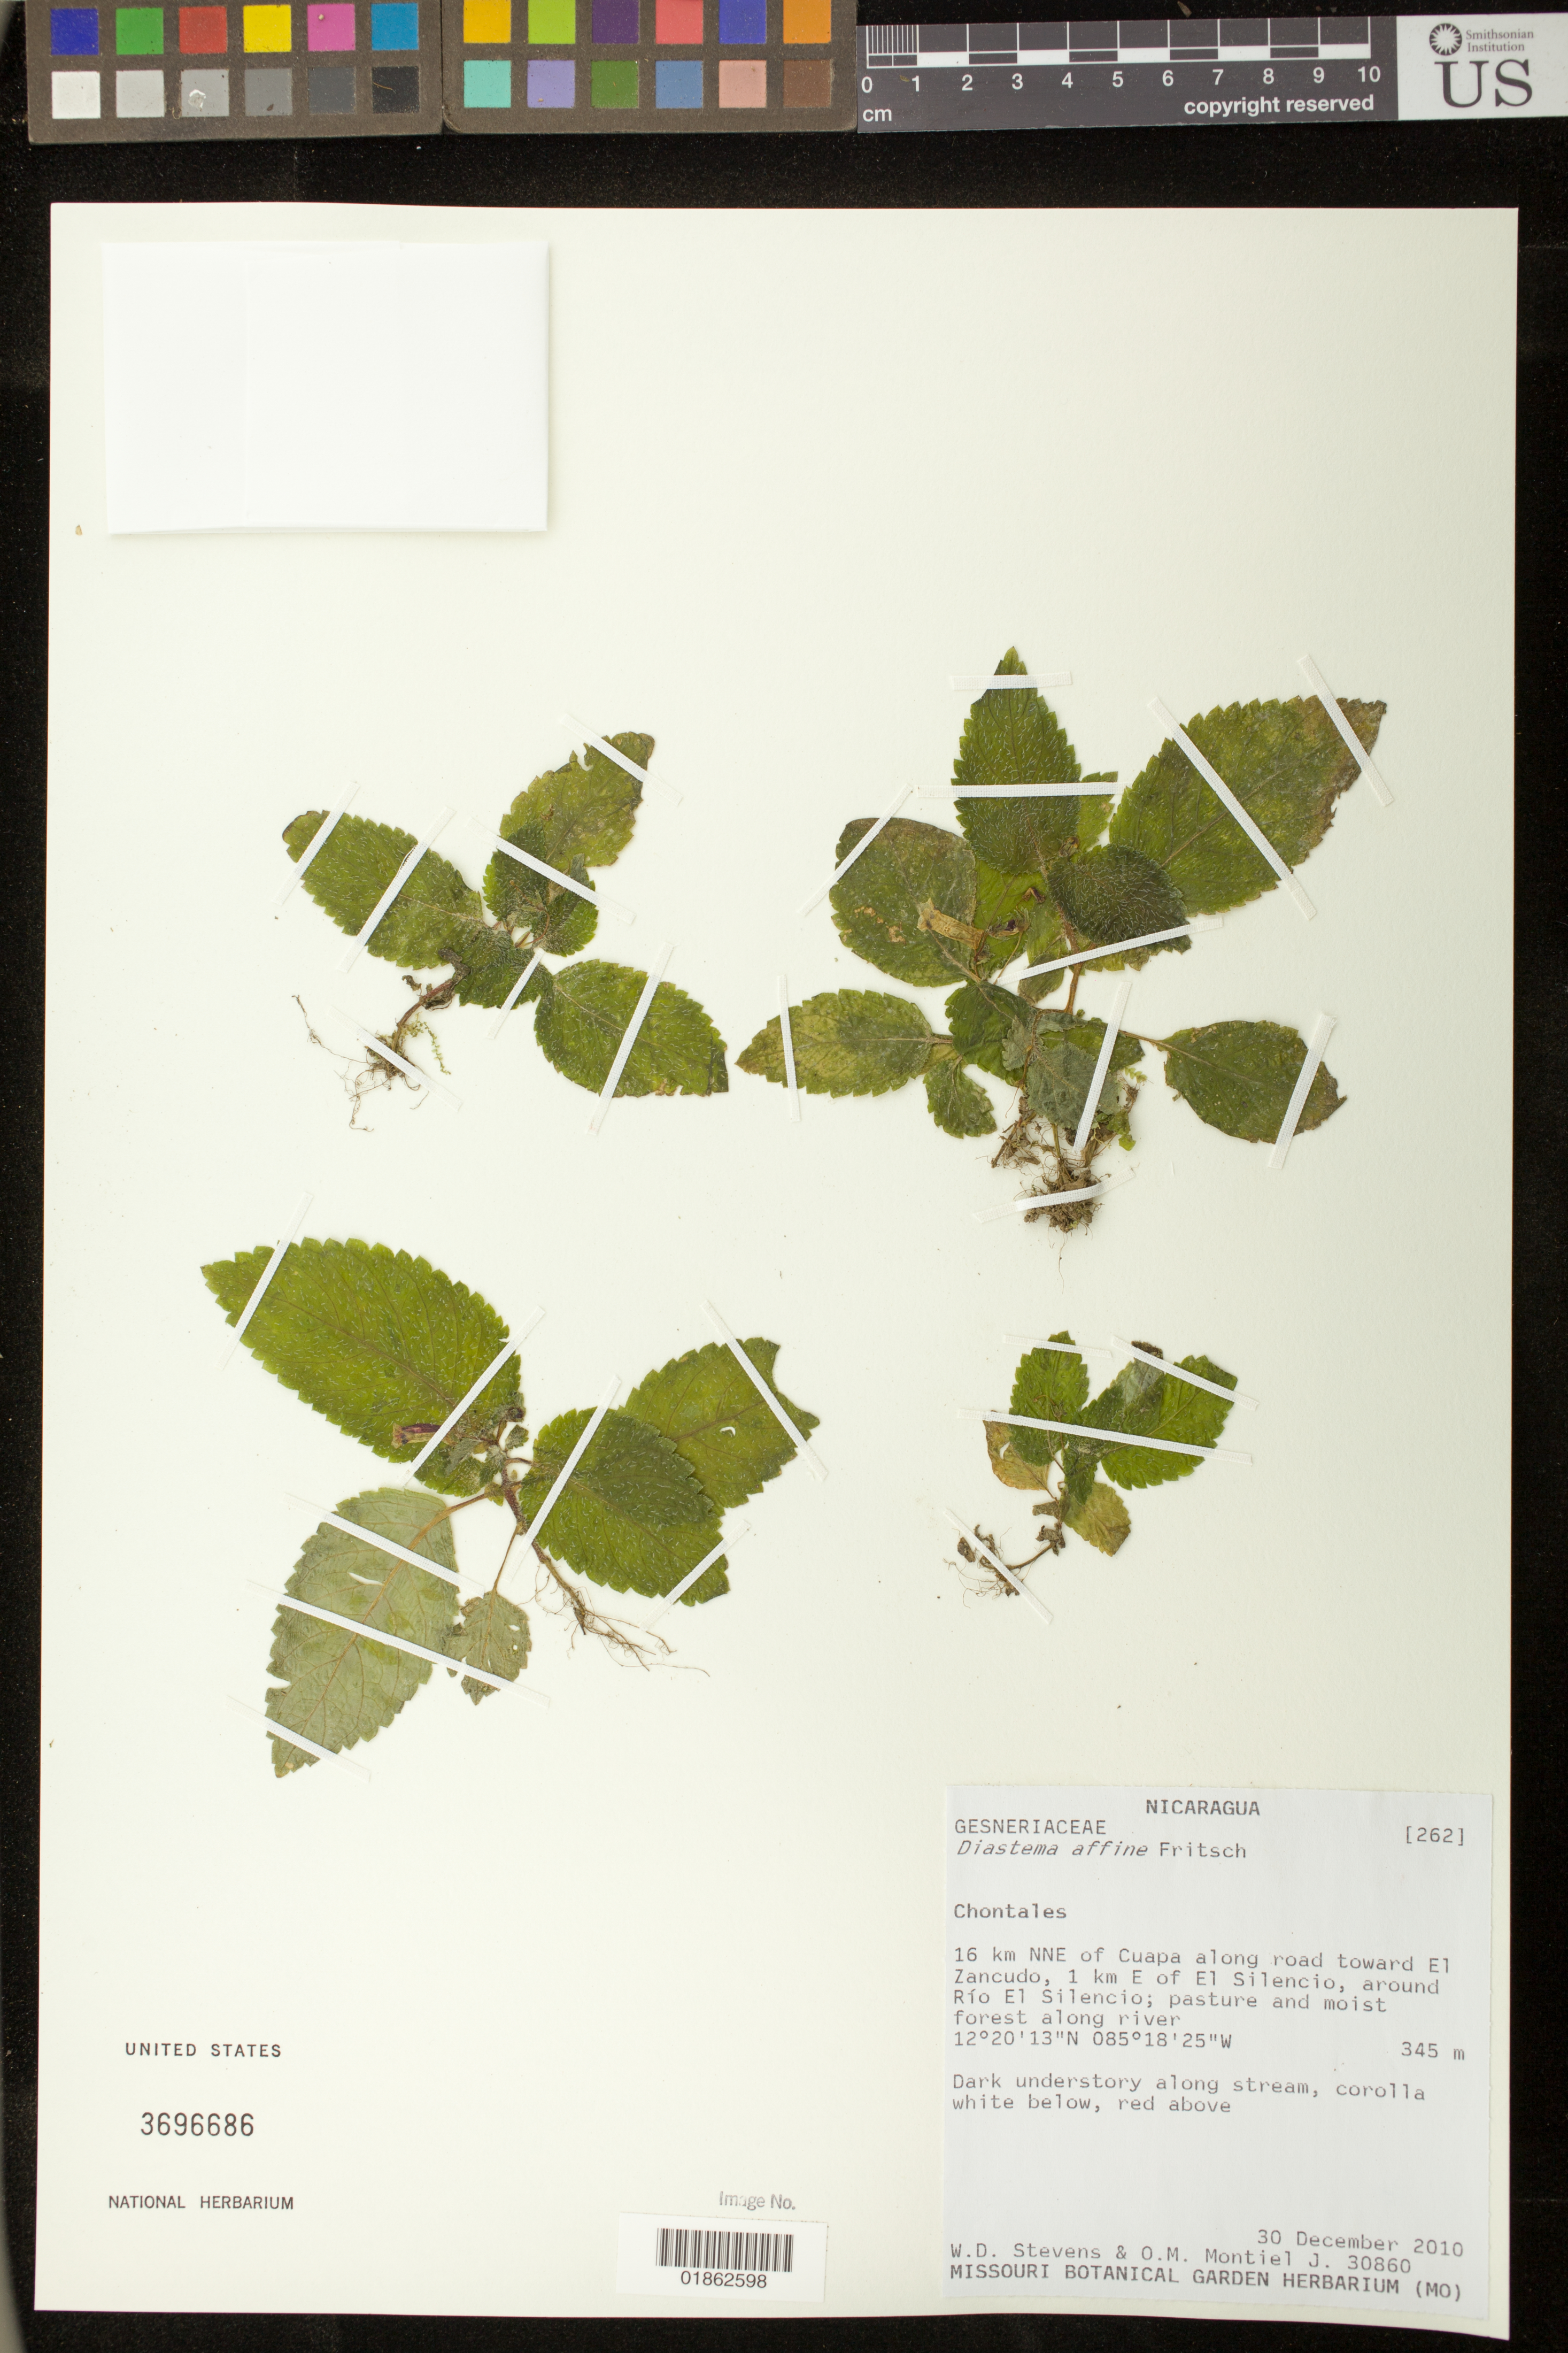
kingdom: Plantae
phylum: Tracheophyta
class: Magnoliopsida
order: Lamiales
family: Gesneriaceae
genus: Diastema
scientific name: Diastema affine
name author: Fritsch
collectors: W. D. Stevens & O. Montiel J.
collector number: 30860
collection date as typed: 30 December 2010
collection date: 2010-12-30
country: Nicaragua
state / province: Chontales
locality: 16 km NNE of Cuapa along road toward El Zancudo, 1 km E of El Silencio, around Rio El Silencio.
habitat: Pasture and moist forest along river. Dark understory along stream.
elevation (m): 345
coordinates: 12 20 13 N, 085 18 25 W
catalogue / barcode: US 3696686